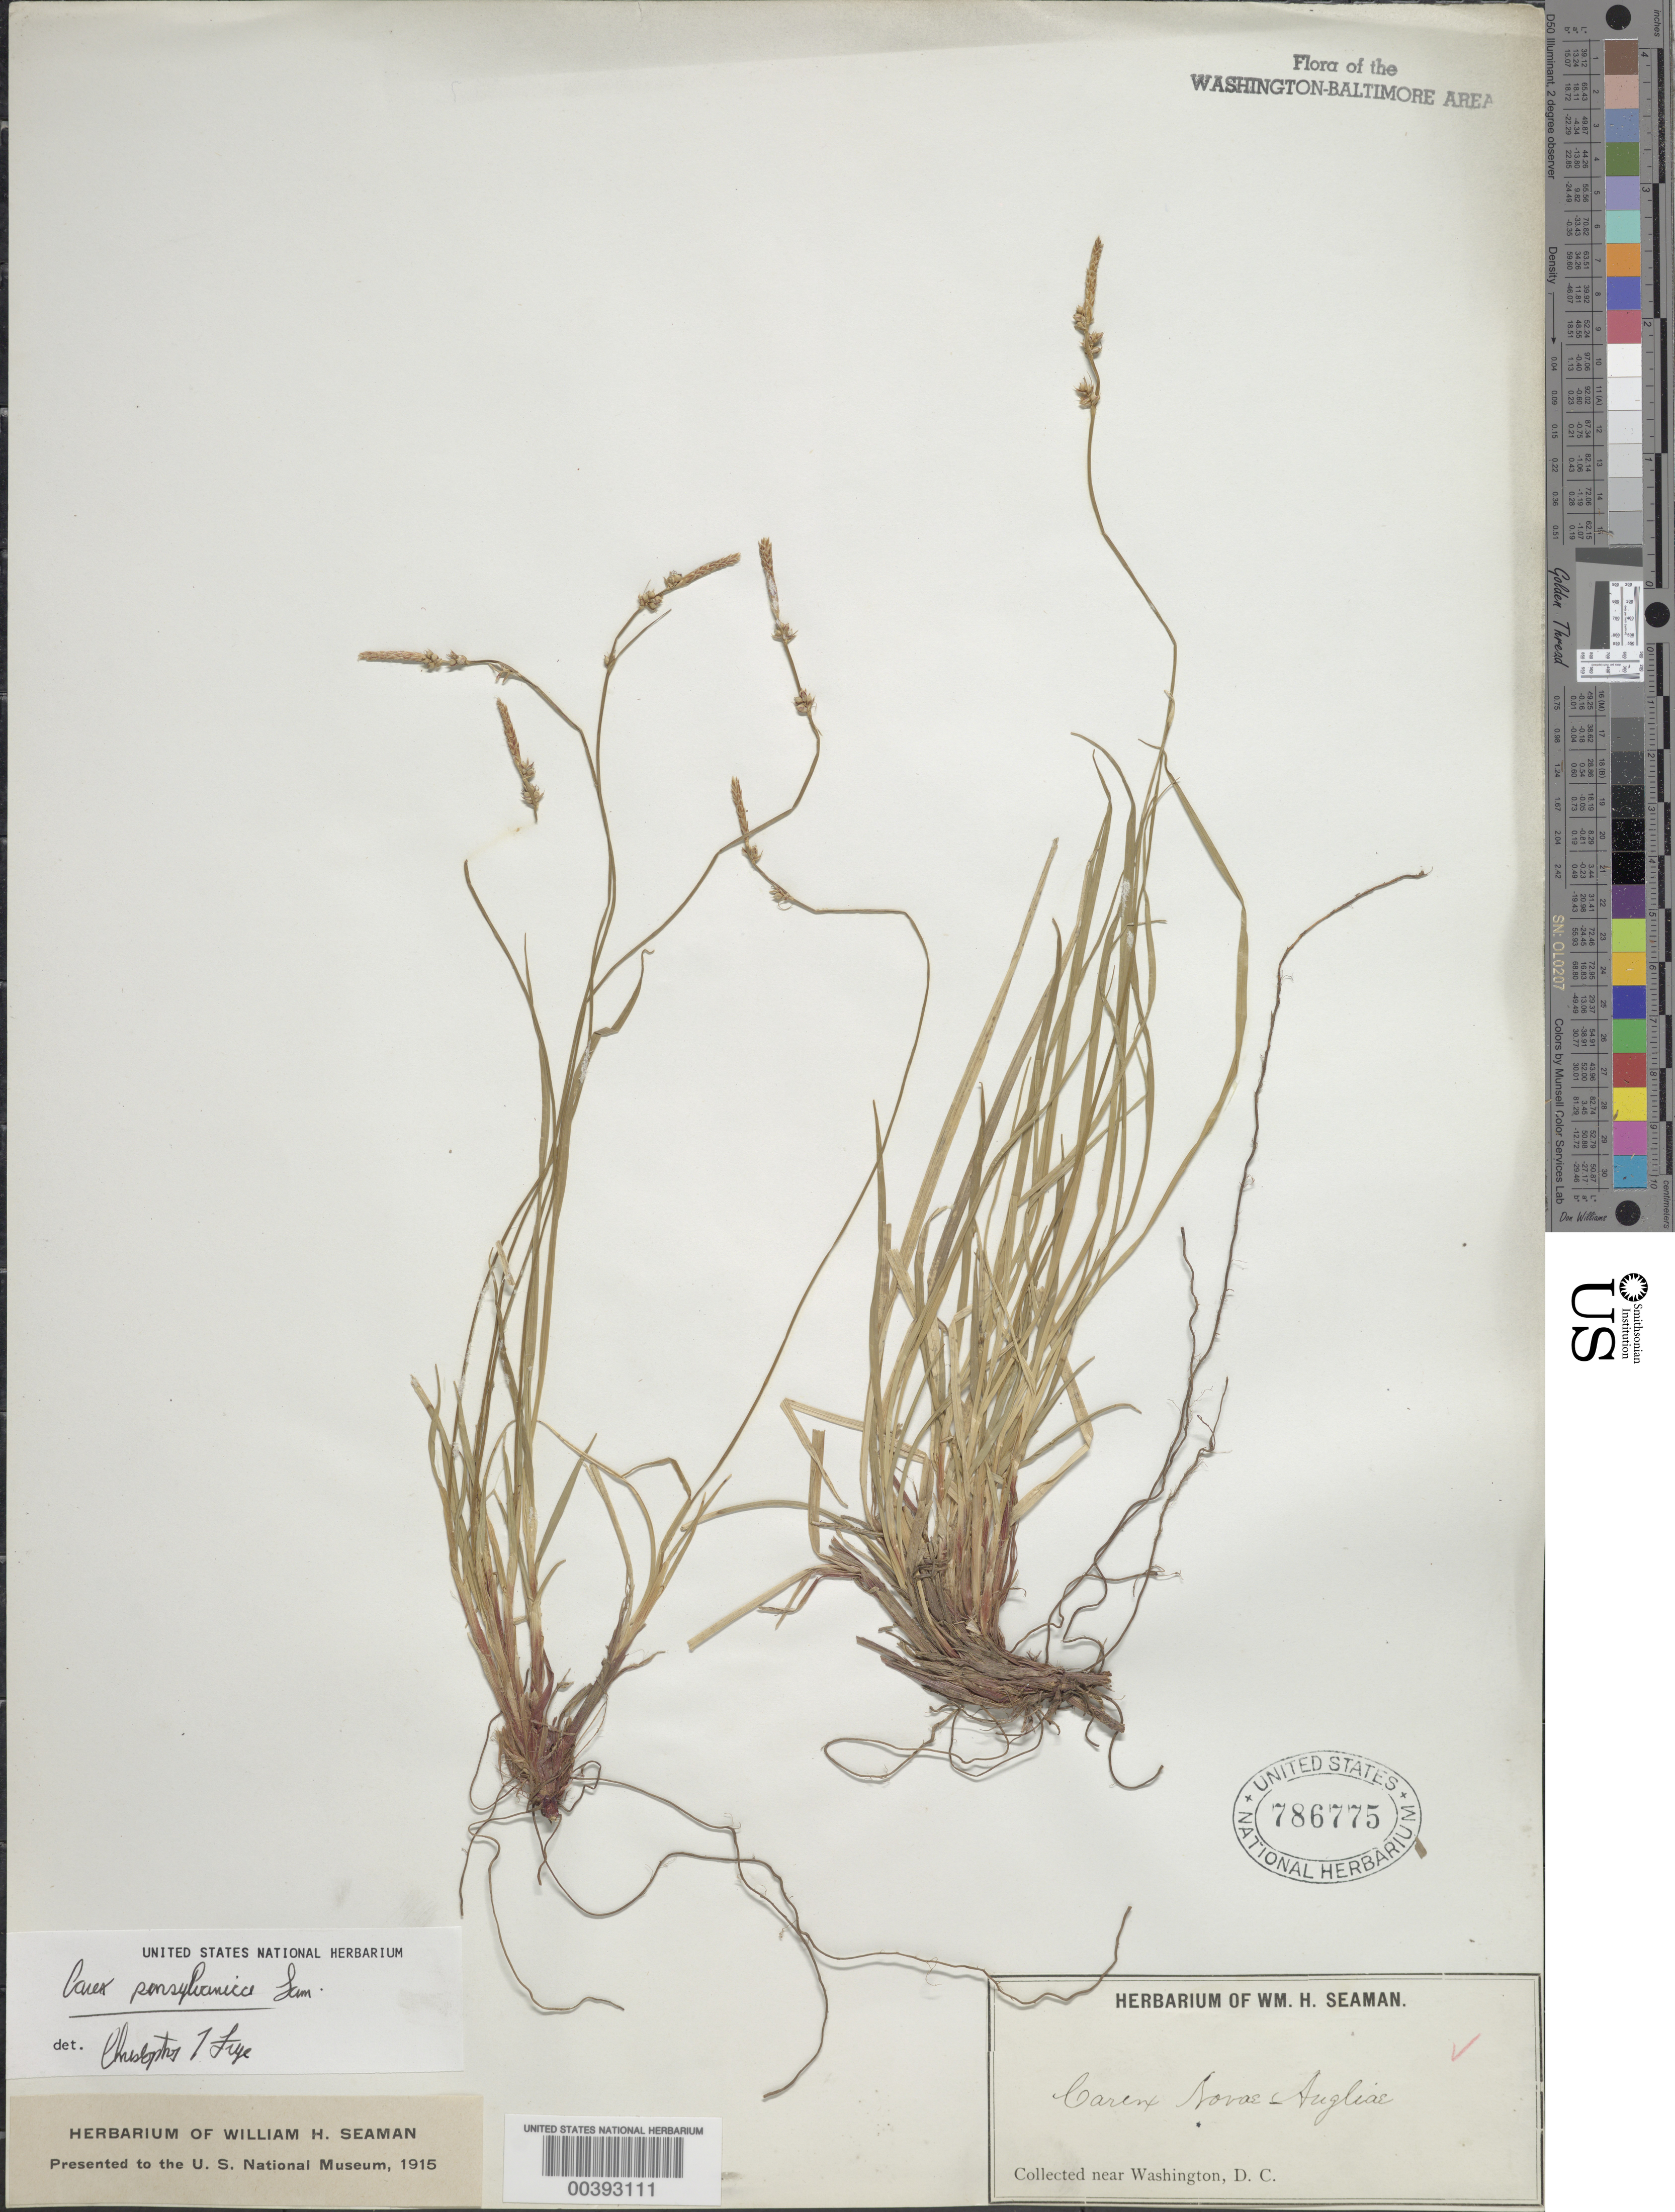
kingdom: Plantae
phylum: Tracheophyta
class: Liliopsida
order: Poales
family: Cyperaceae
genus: Carex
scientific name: Carex pensylvanica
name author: Lam.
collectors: W. Seaman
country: United States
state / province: District of Columbia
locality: Washington DC Area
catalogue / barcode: US 786775